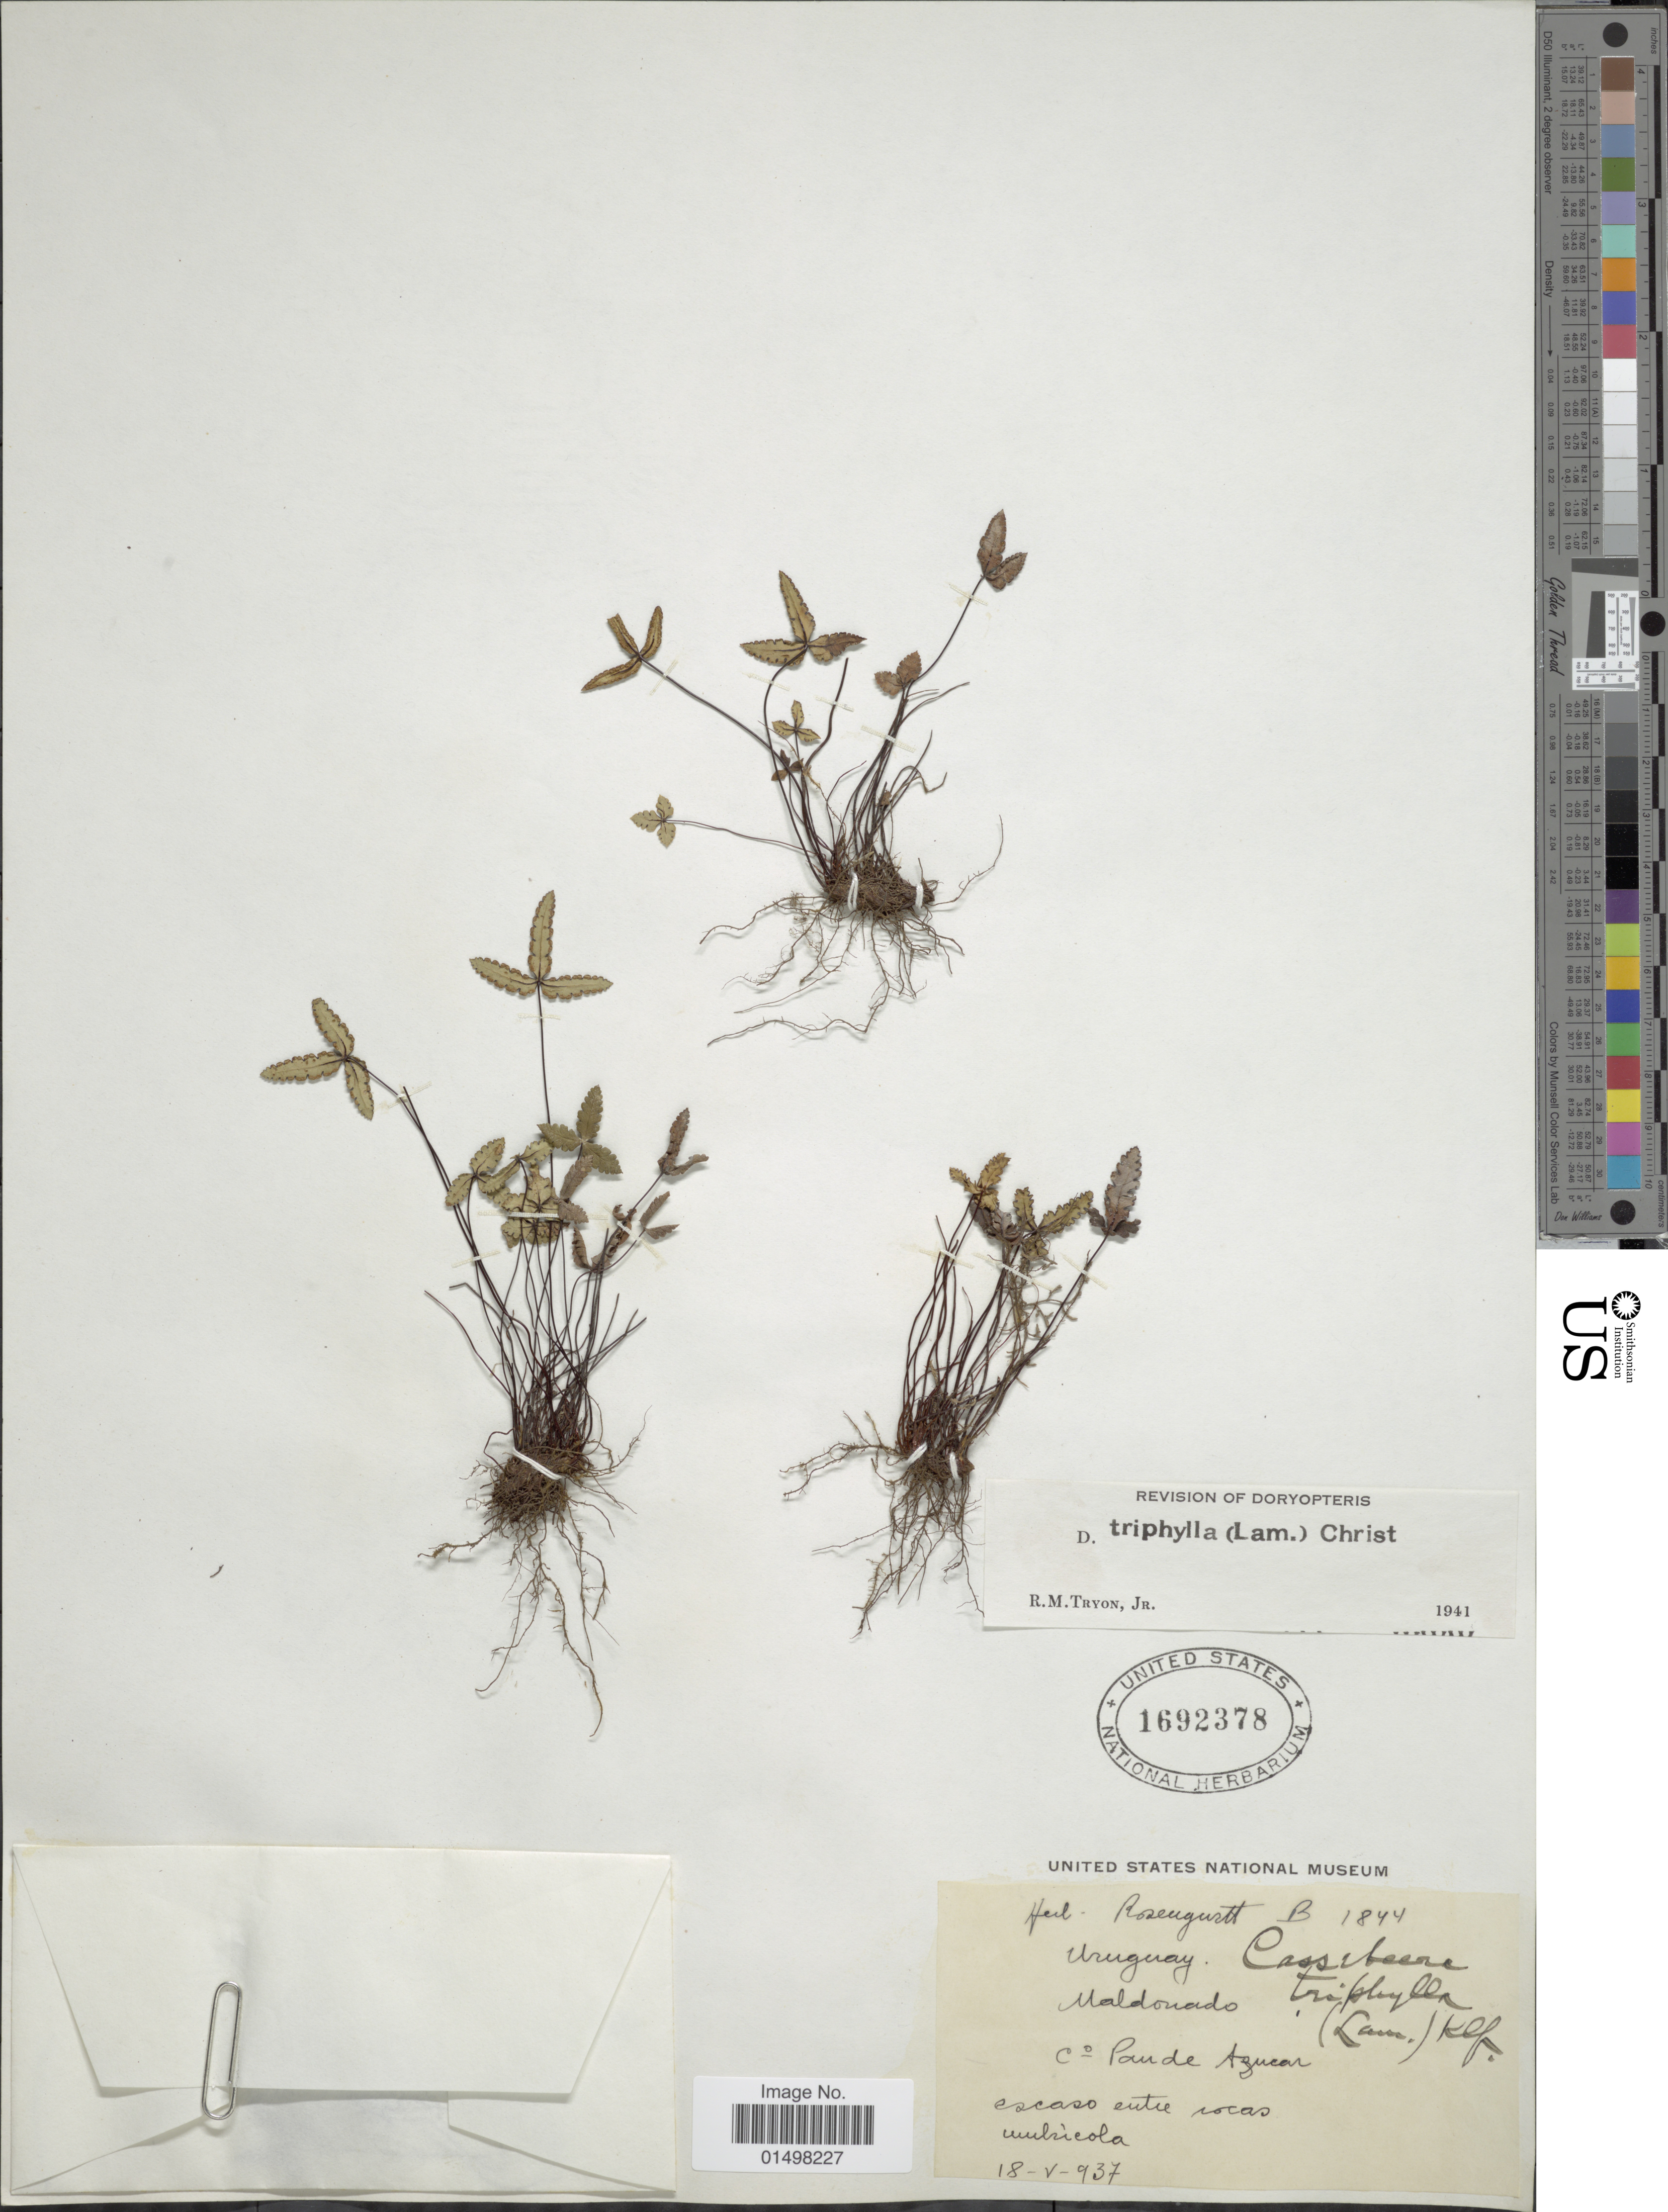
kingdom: Plantae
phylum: Tracheophyta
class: Polypodiopsida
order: Polypodiales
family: Pteridaceae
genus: Doryopteris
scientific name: Doryopteris triphylla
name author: (Lam.) Christ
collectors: ex herb. Rosengurtt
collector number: B1844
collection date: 1937-05-18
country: Uruguay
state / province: Maldonado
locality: C. Pan de Azucar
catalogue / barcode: US 1692378